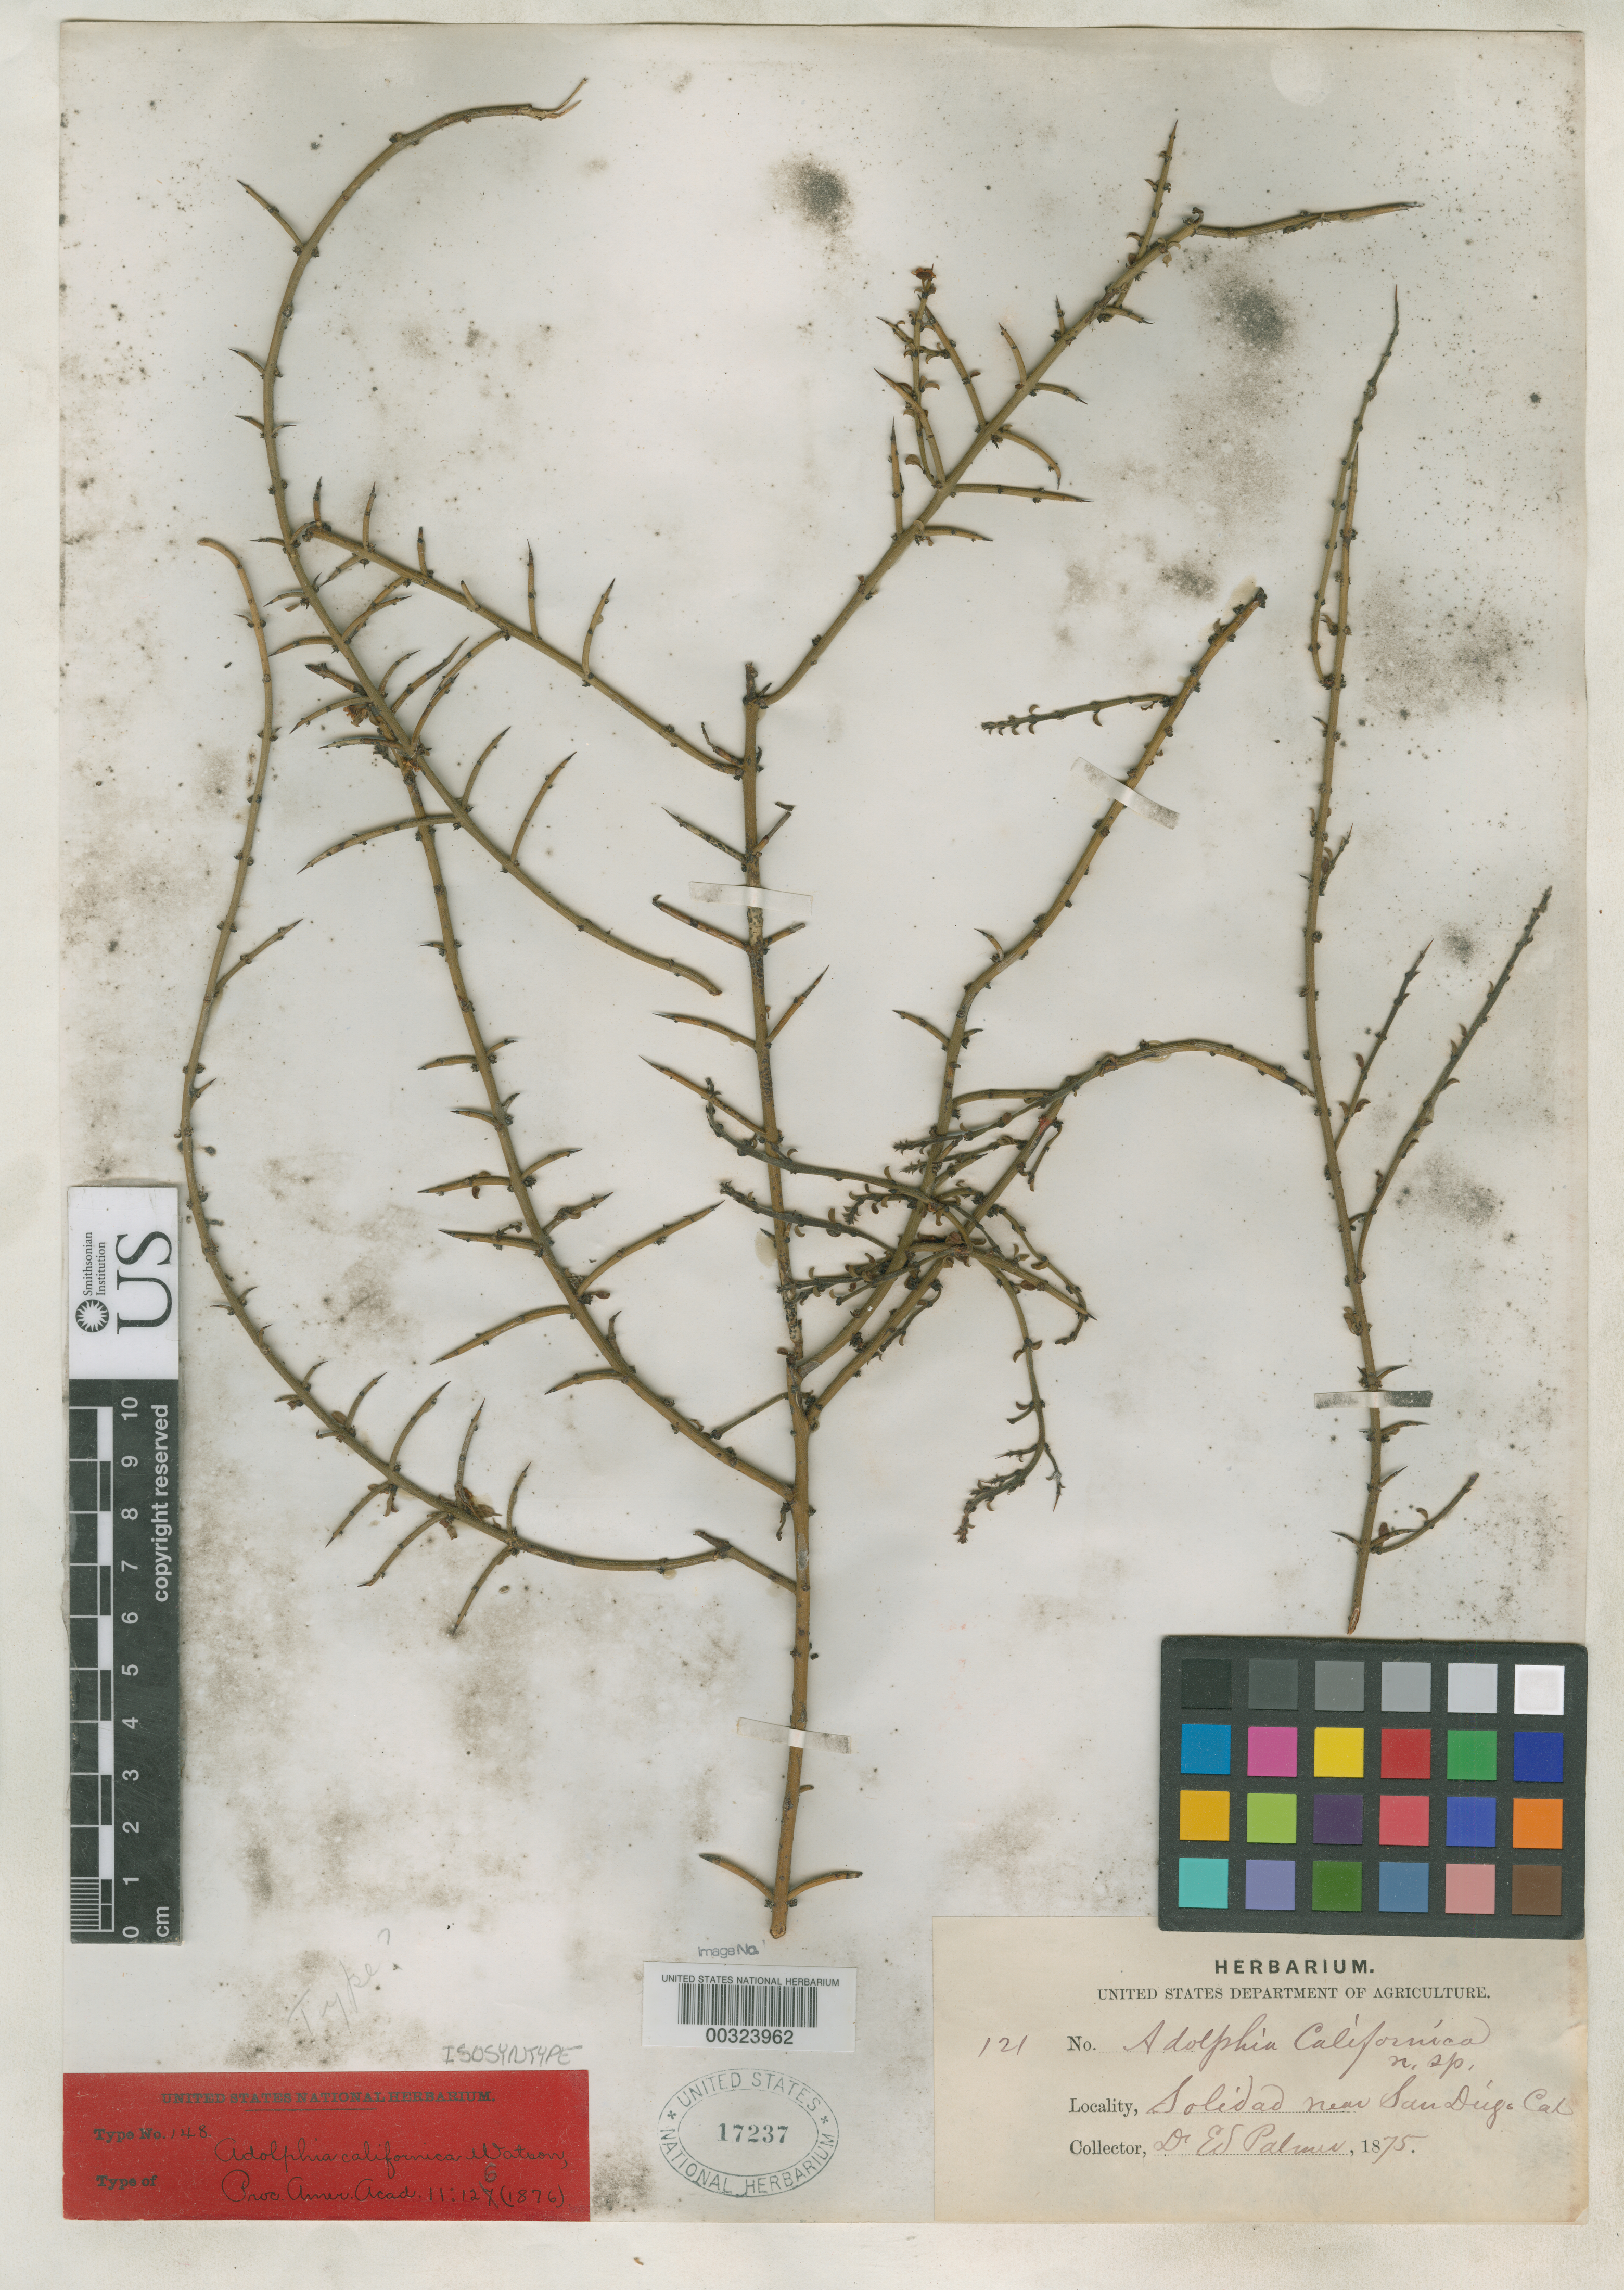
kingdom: Plantae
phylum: Tracheophyta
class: Magnoliopsida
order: Rosales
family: Rhamnaceae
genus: Adolphia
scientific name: Adolphia californica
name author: S. Watson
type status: Isosyntype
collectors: E. Palmer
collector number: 121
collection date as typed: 1875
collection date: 1875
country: United States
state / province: California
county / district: San Diego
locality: Near San Diego.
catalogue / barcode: US 17237